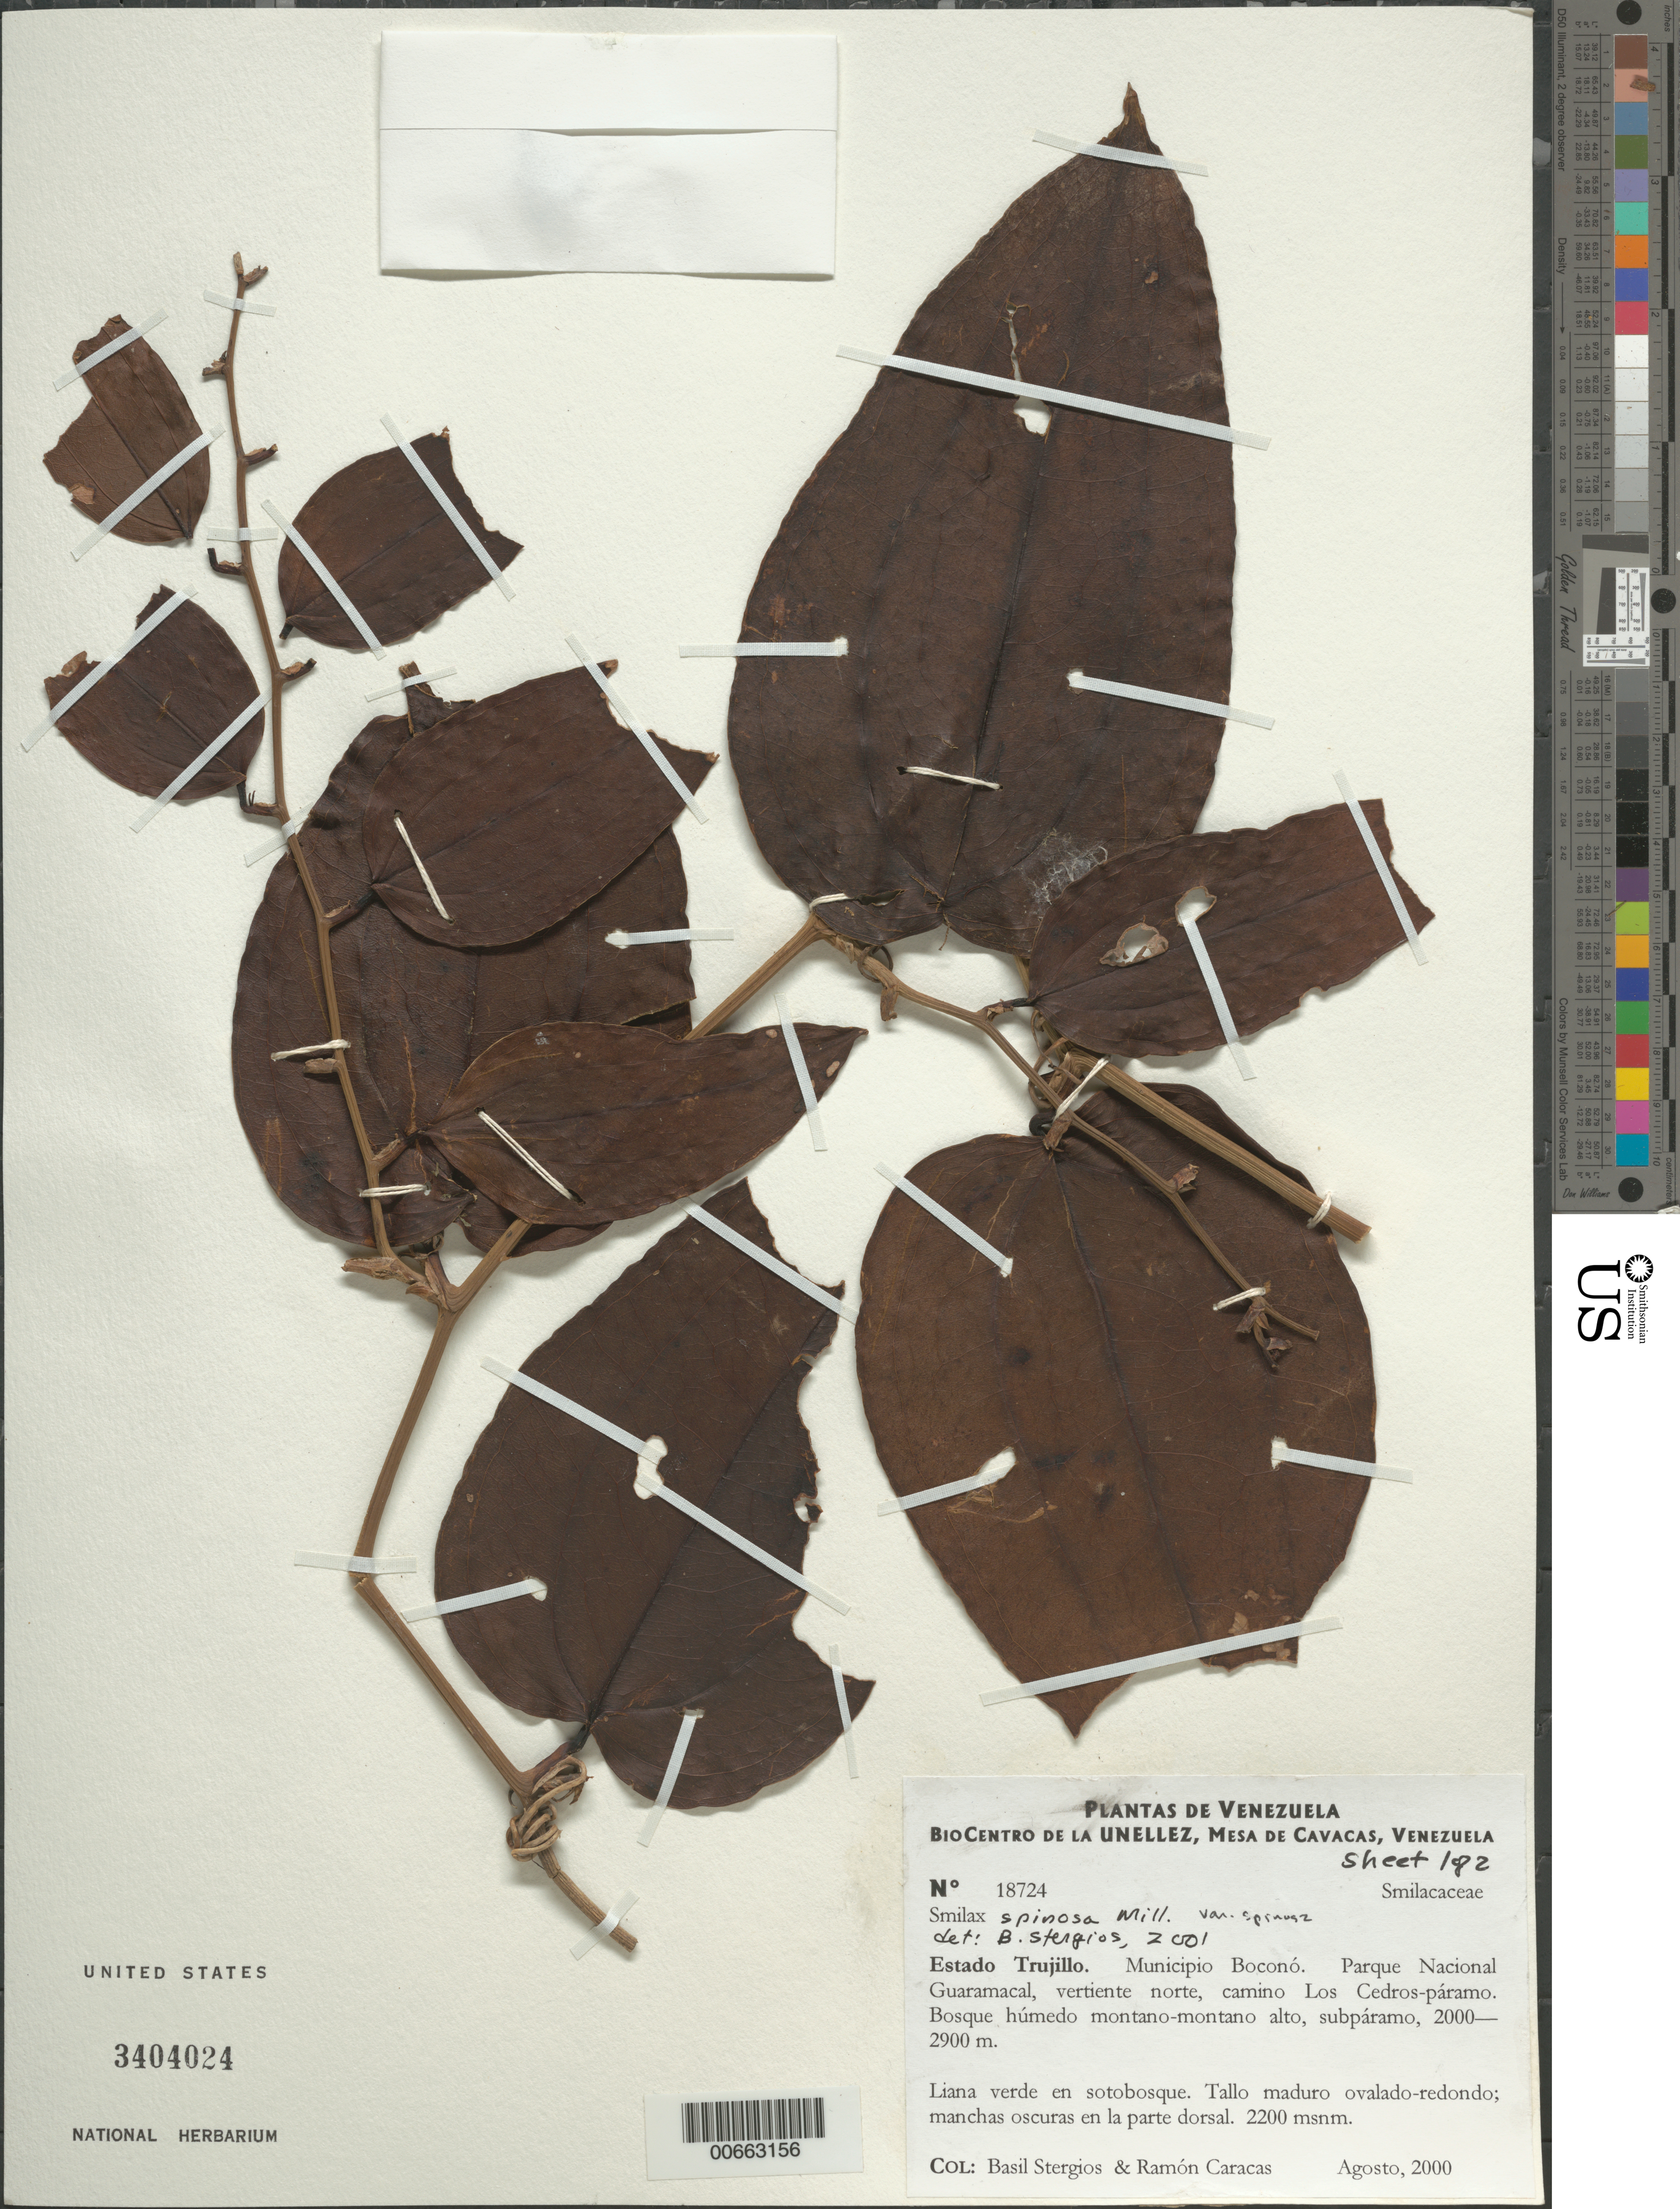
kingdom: Plantae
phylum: Tracheophyta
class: Liliopsida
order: Liliales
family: Smilacaceae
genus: Smilax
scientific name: Smilax spinosa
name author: Mill.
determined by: Dorr, L. J., (BOT), Smithsonian Institution - National Museum of Natural History (UNITED STATES)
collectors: B. G. Stergios & R. Caracas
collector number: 18724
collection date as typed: Aug 2000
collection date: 2000-08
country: Venezuela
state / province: Trujillo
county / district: Boconó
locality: Parque Nacional Guaramacal, vertiente N, camino Los Cedros-páramo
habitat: Bosque húmedo montano-montano alto, subpáramo. 2200 m.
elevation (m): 2000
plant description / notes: CUVC, PORT, US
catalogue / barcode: US 3404024